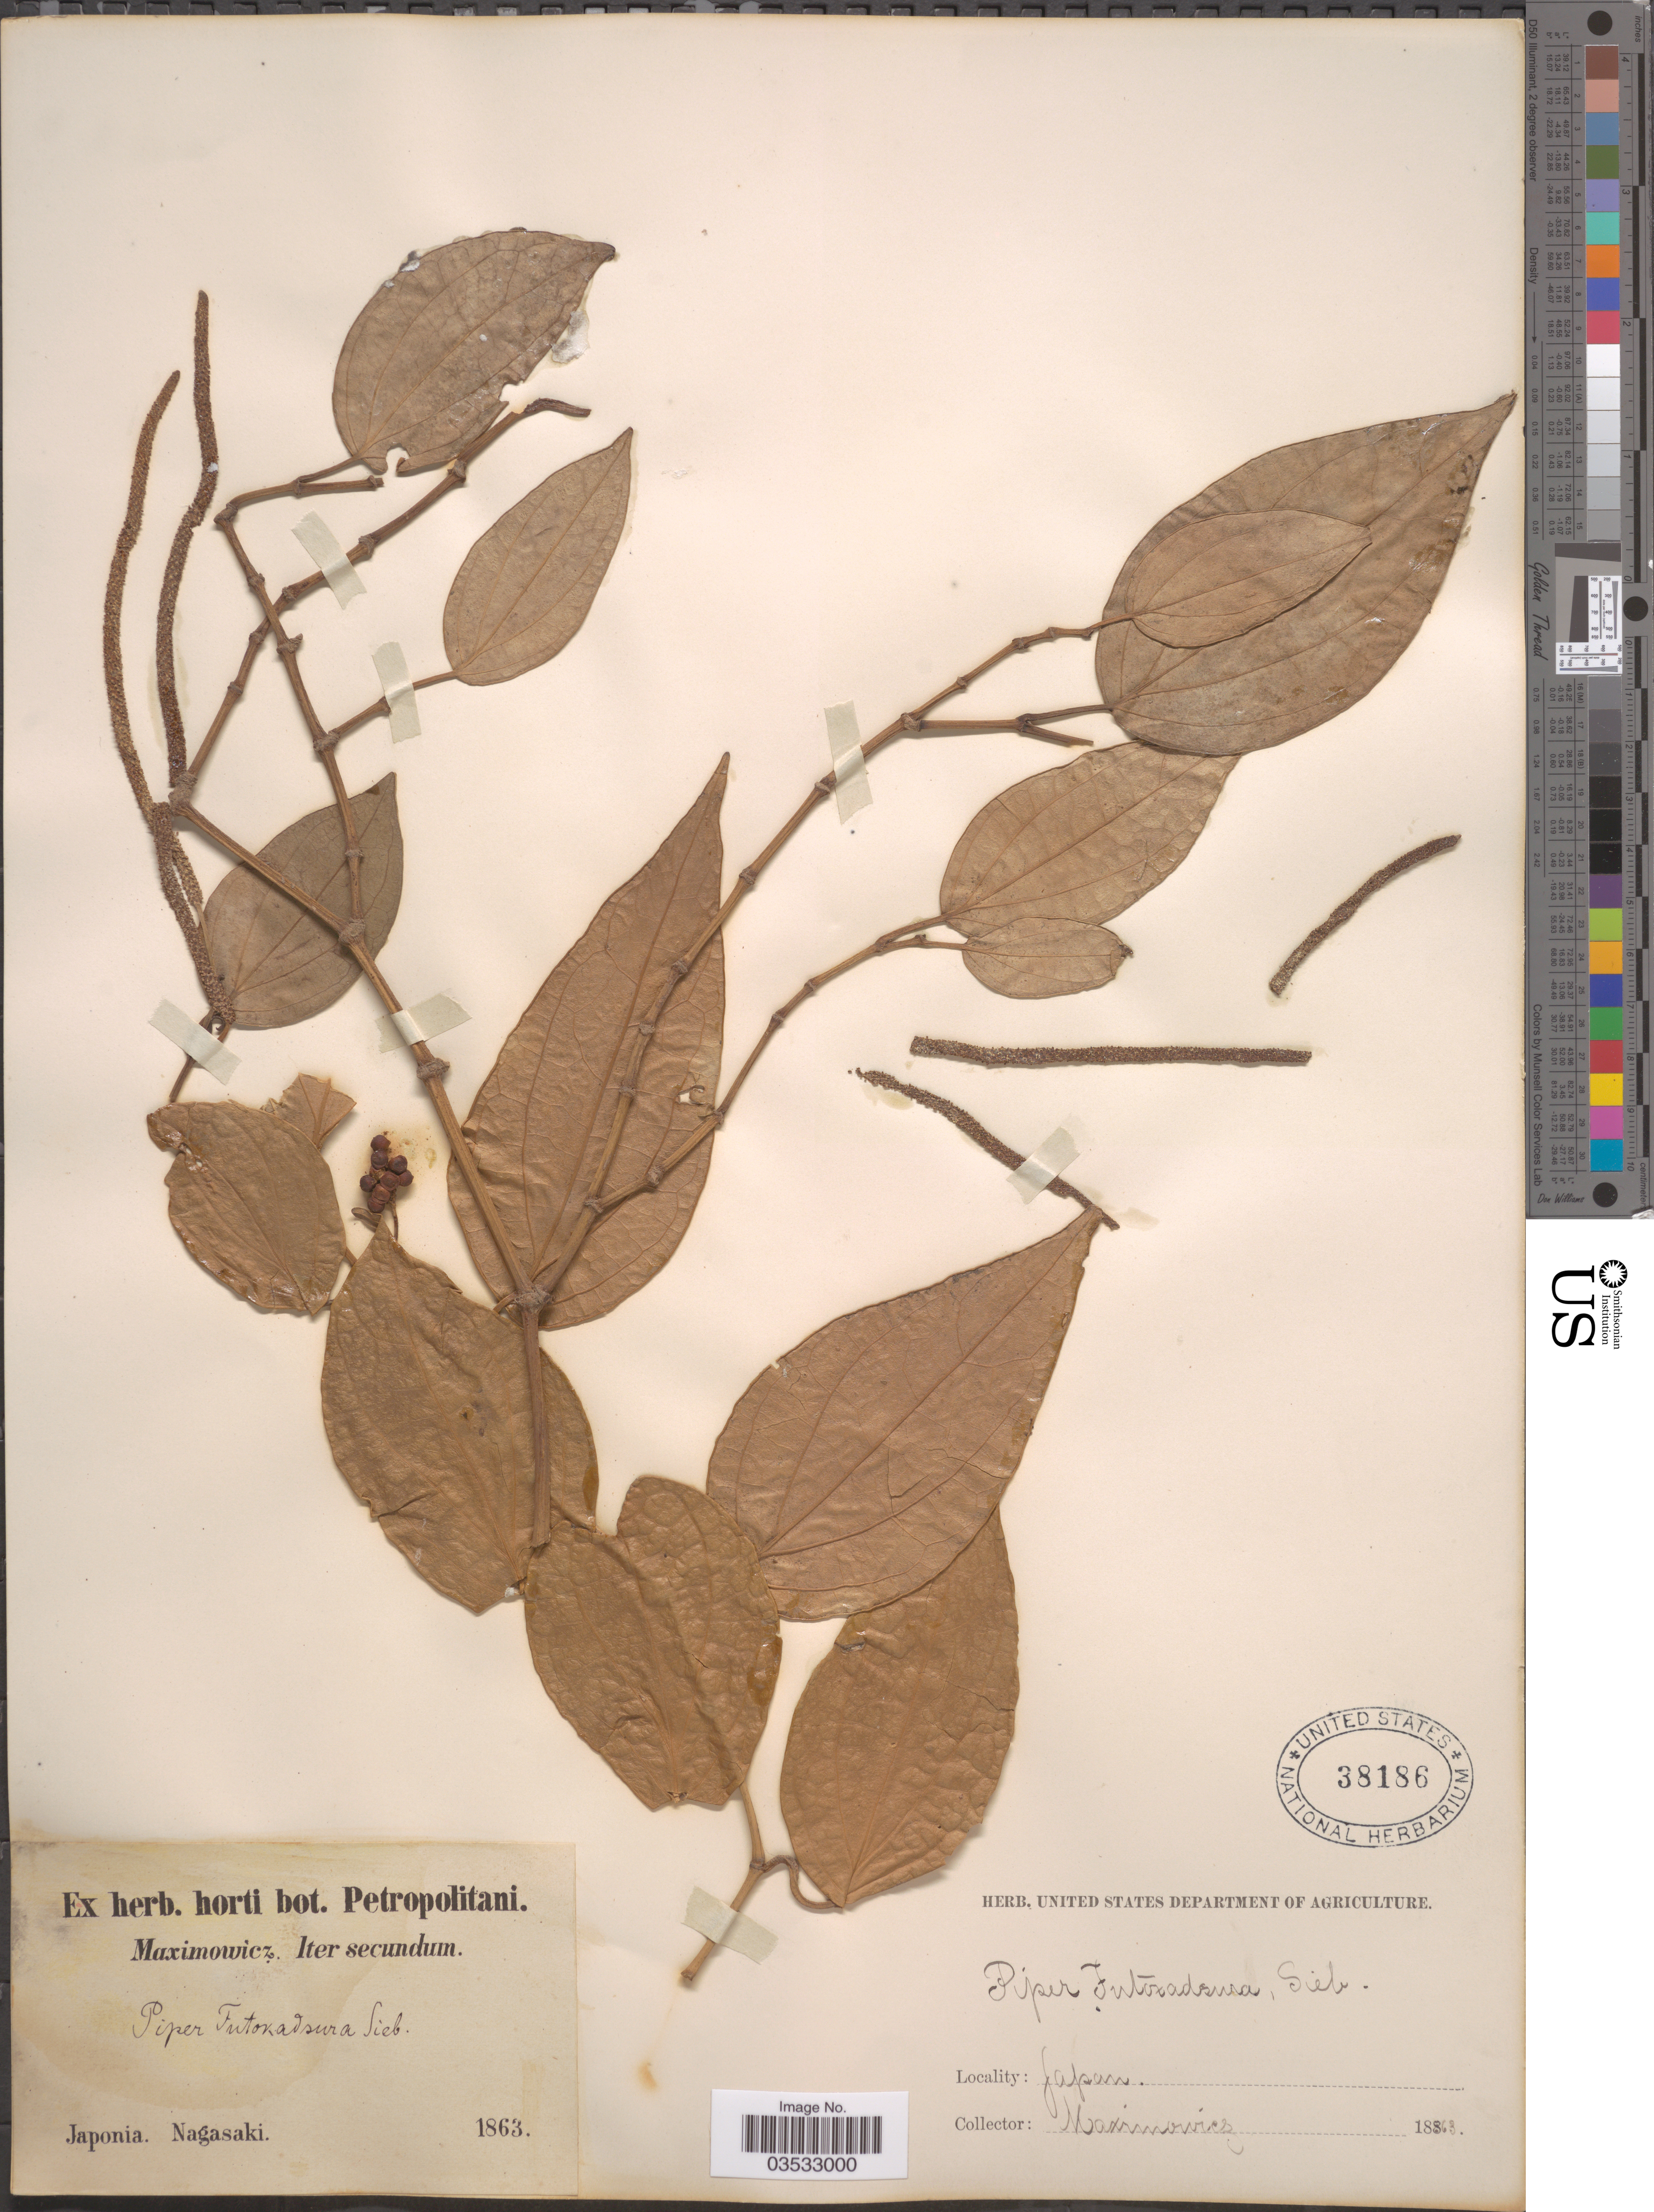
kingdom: Plantae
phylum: Tracheophyta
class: Magnoliopsida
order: Piperales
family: Piperaceae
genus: Piper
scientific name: Piper kadsura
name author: (Choisy) Ohwi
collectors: -. Maximowicz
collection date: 1863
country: Japan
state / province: Nagasaki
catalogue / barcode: US 38186